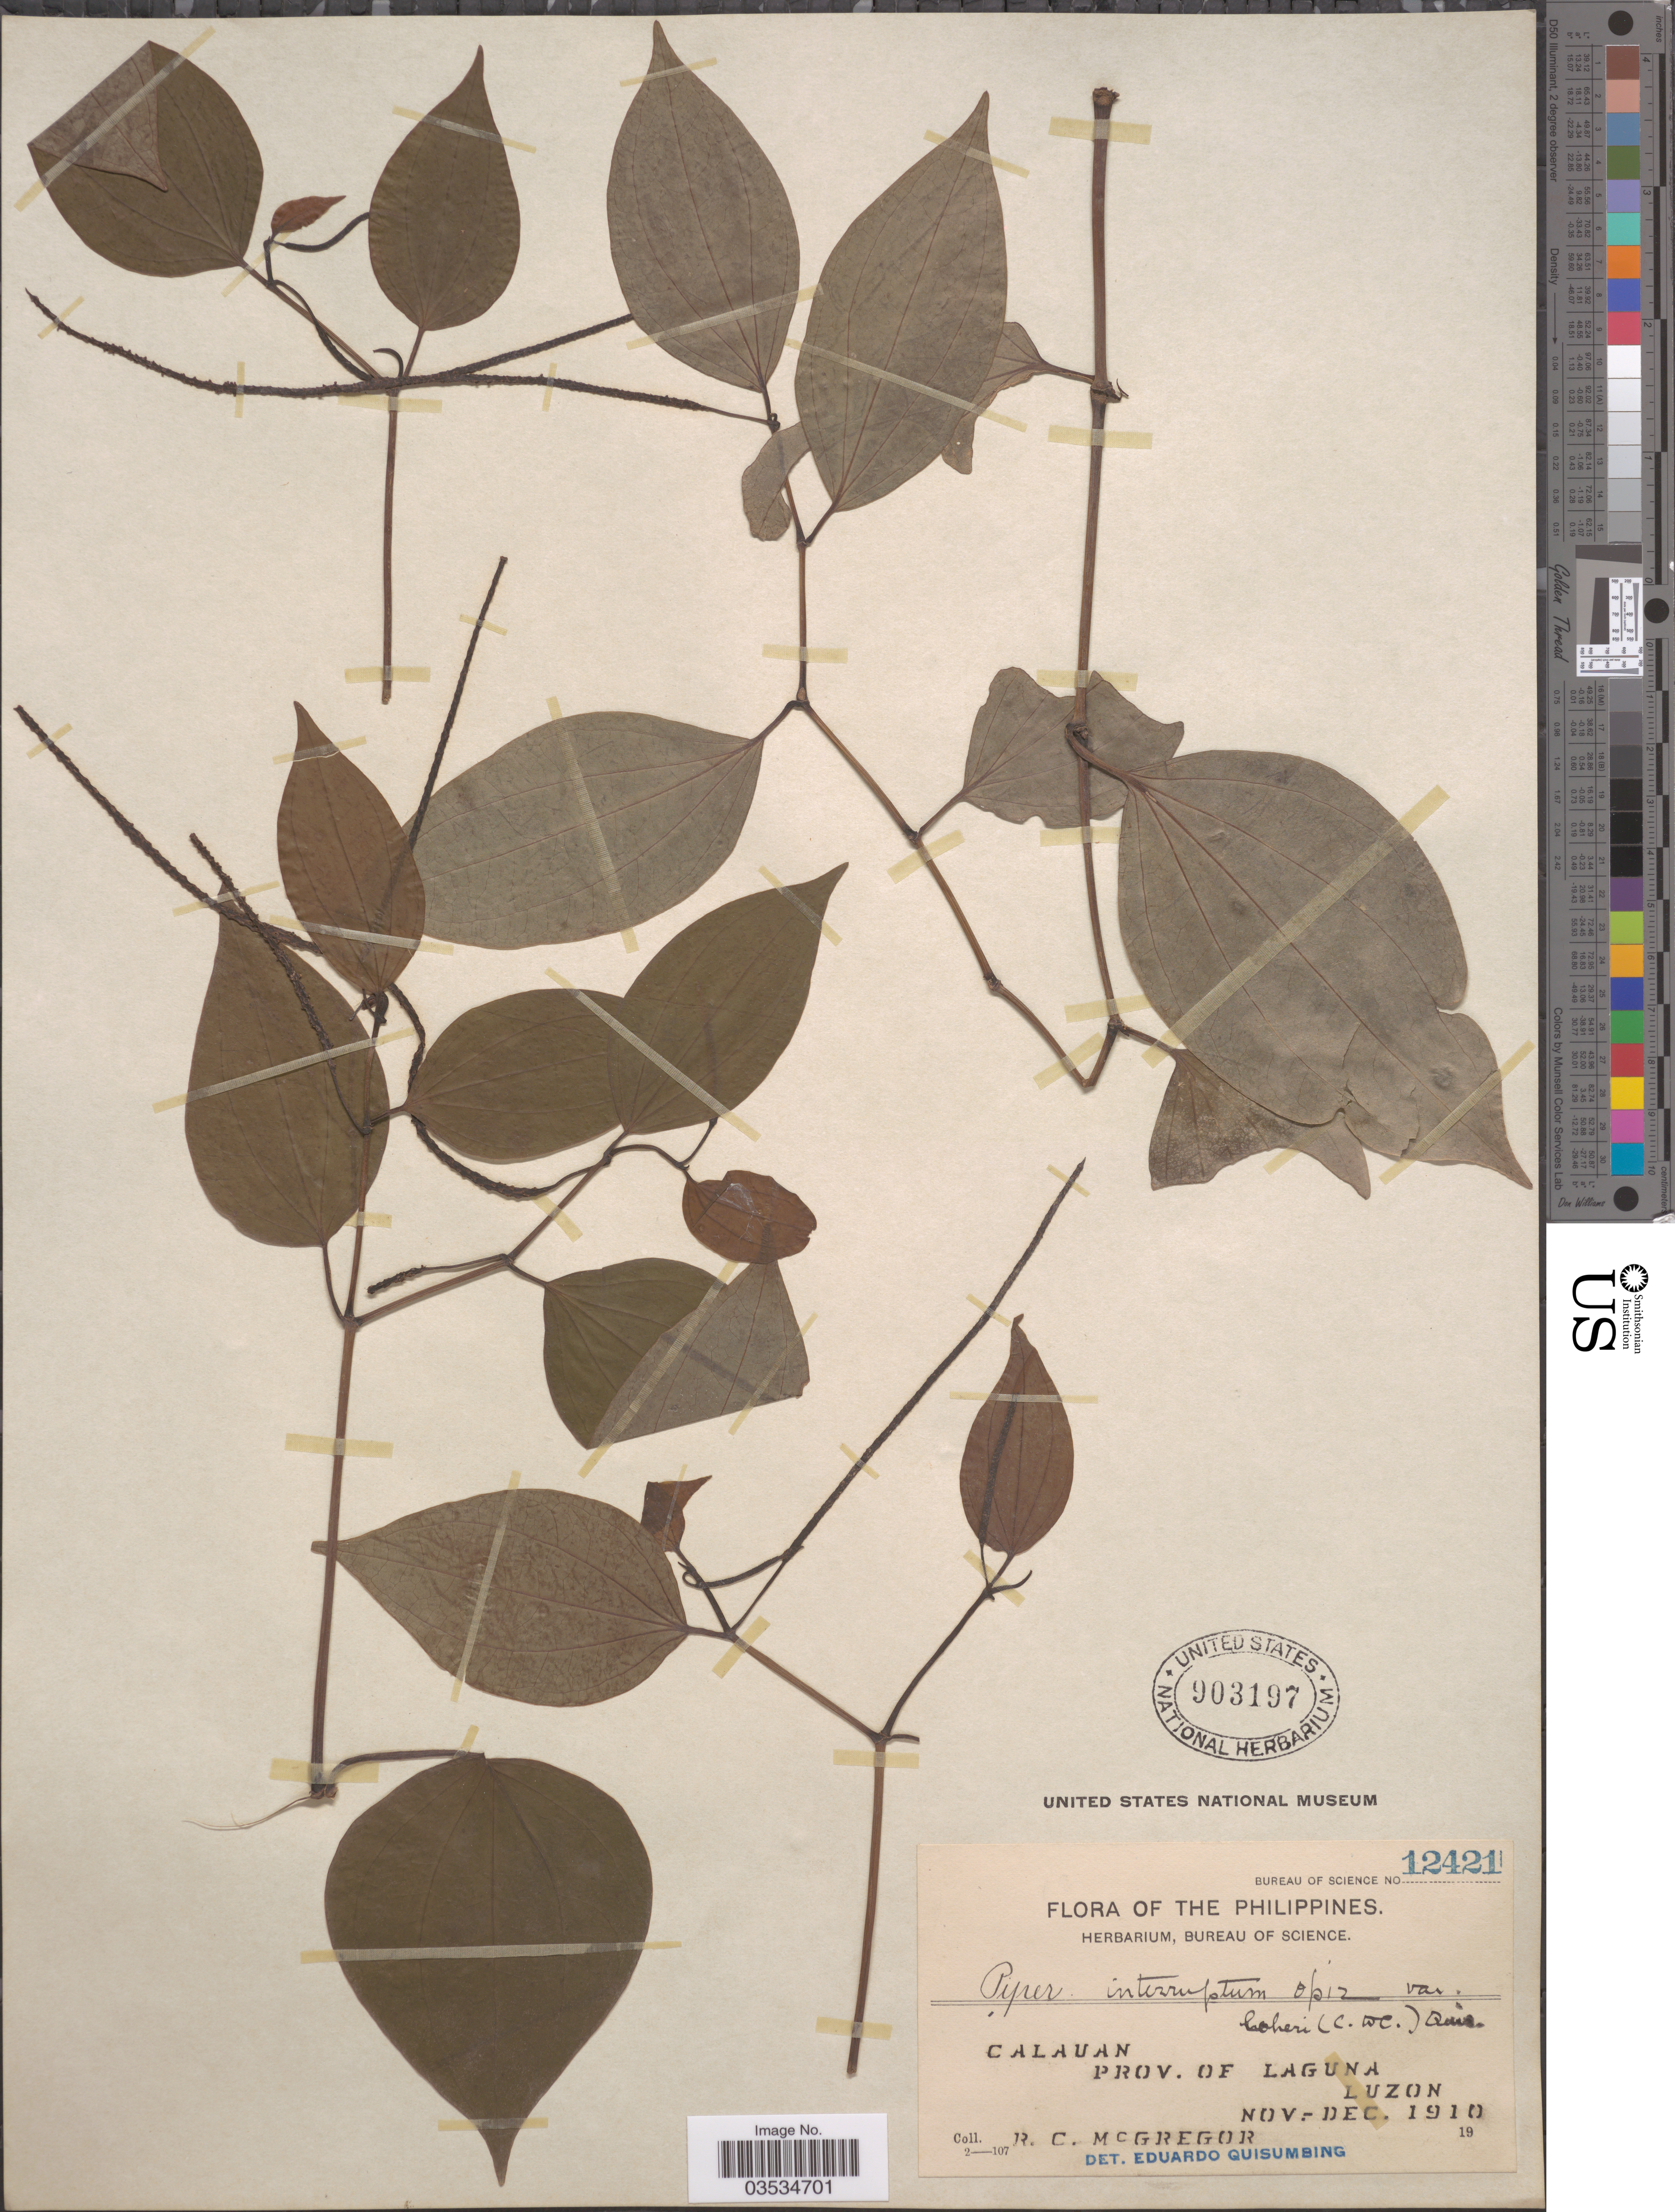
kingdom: Plantae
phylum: Tracheophyta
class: Magnoliopsida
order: Piperales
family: Piperaceae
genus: Piper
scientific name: Piper interruptum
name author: Opiz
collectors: R. C. McGregor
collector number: Bureau of Science 12421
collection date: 1910-11/1910-12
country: Philippines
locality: Calauan. Prov. of Laguna. Luzon.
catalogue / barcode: US 903197